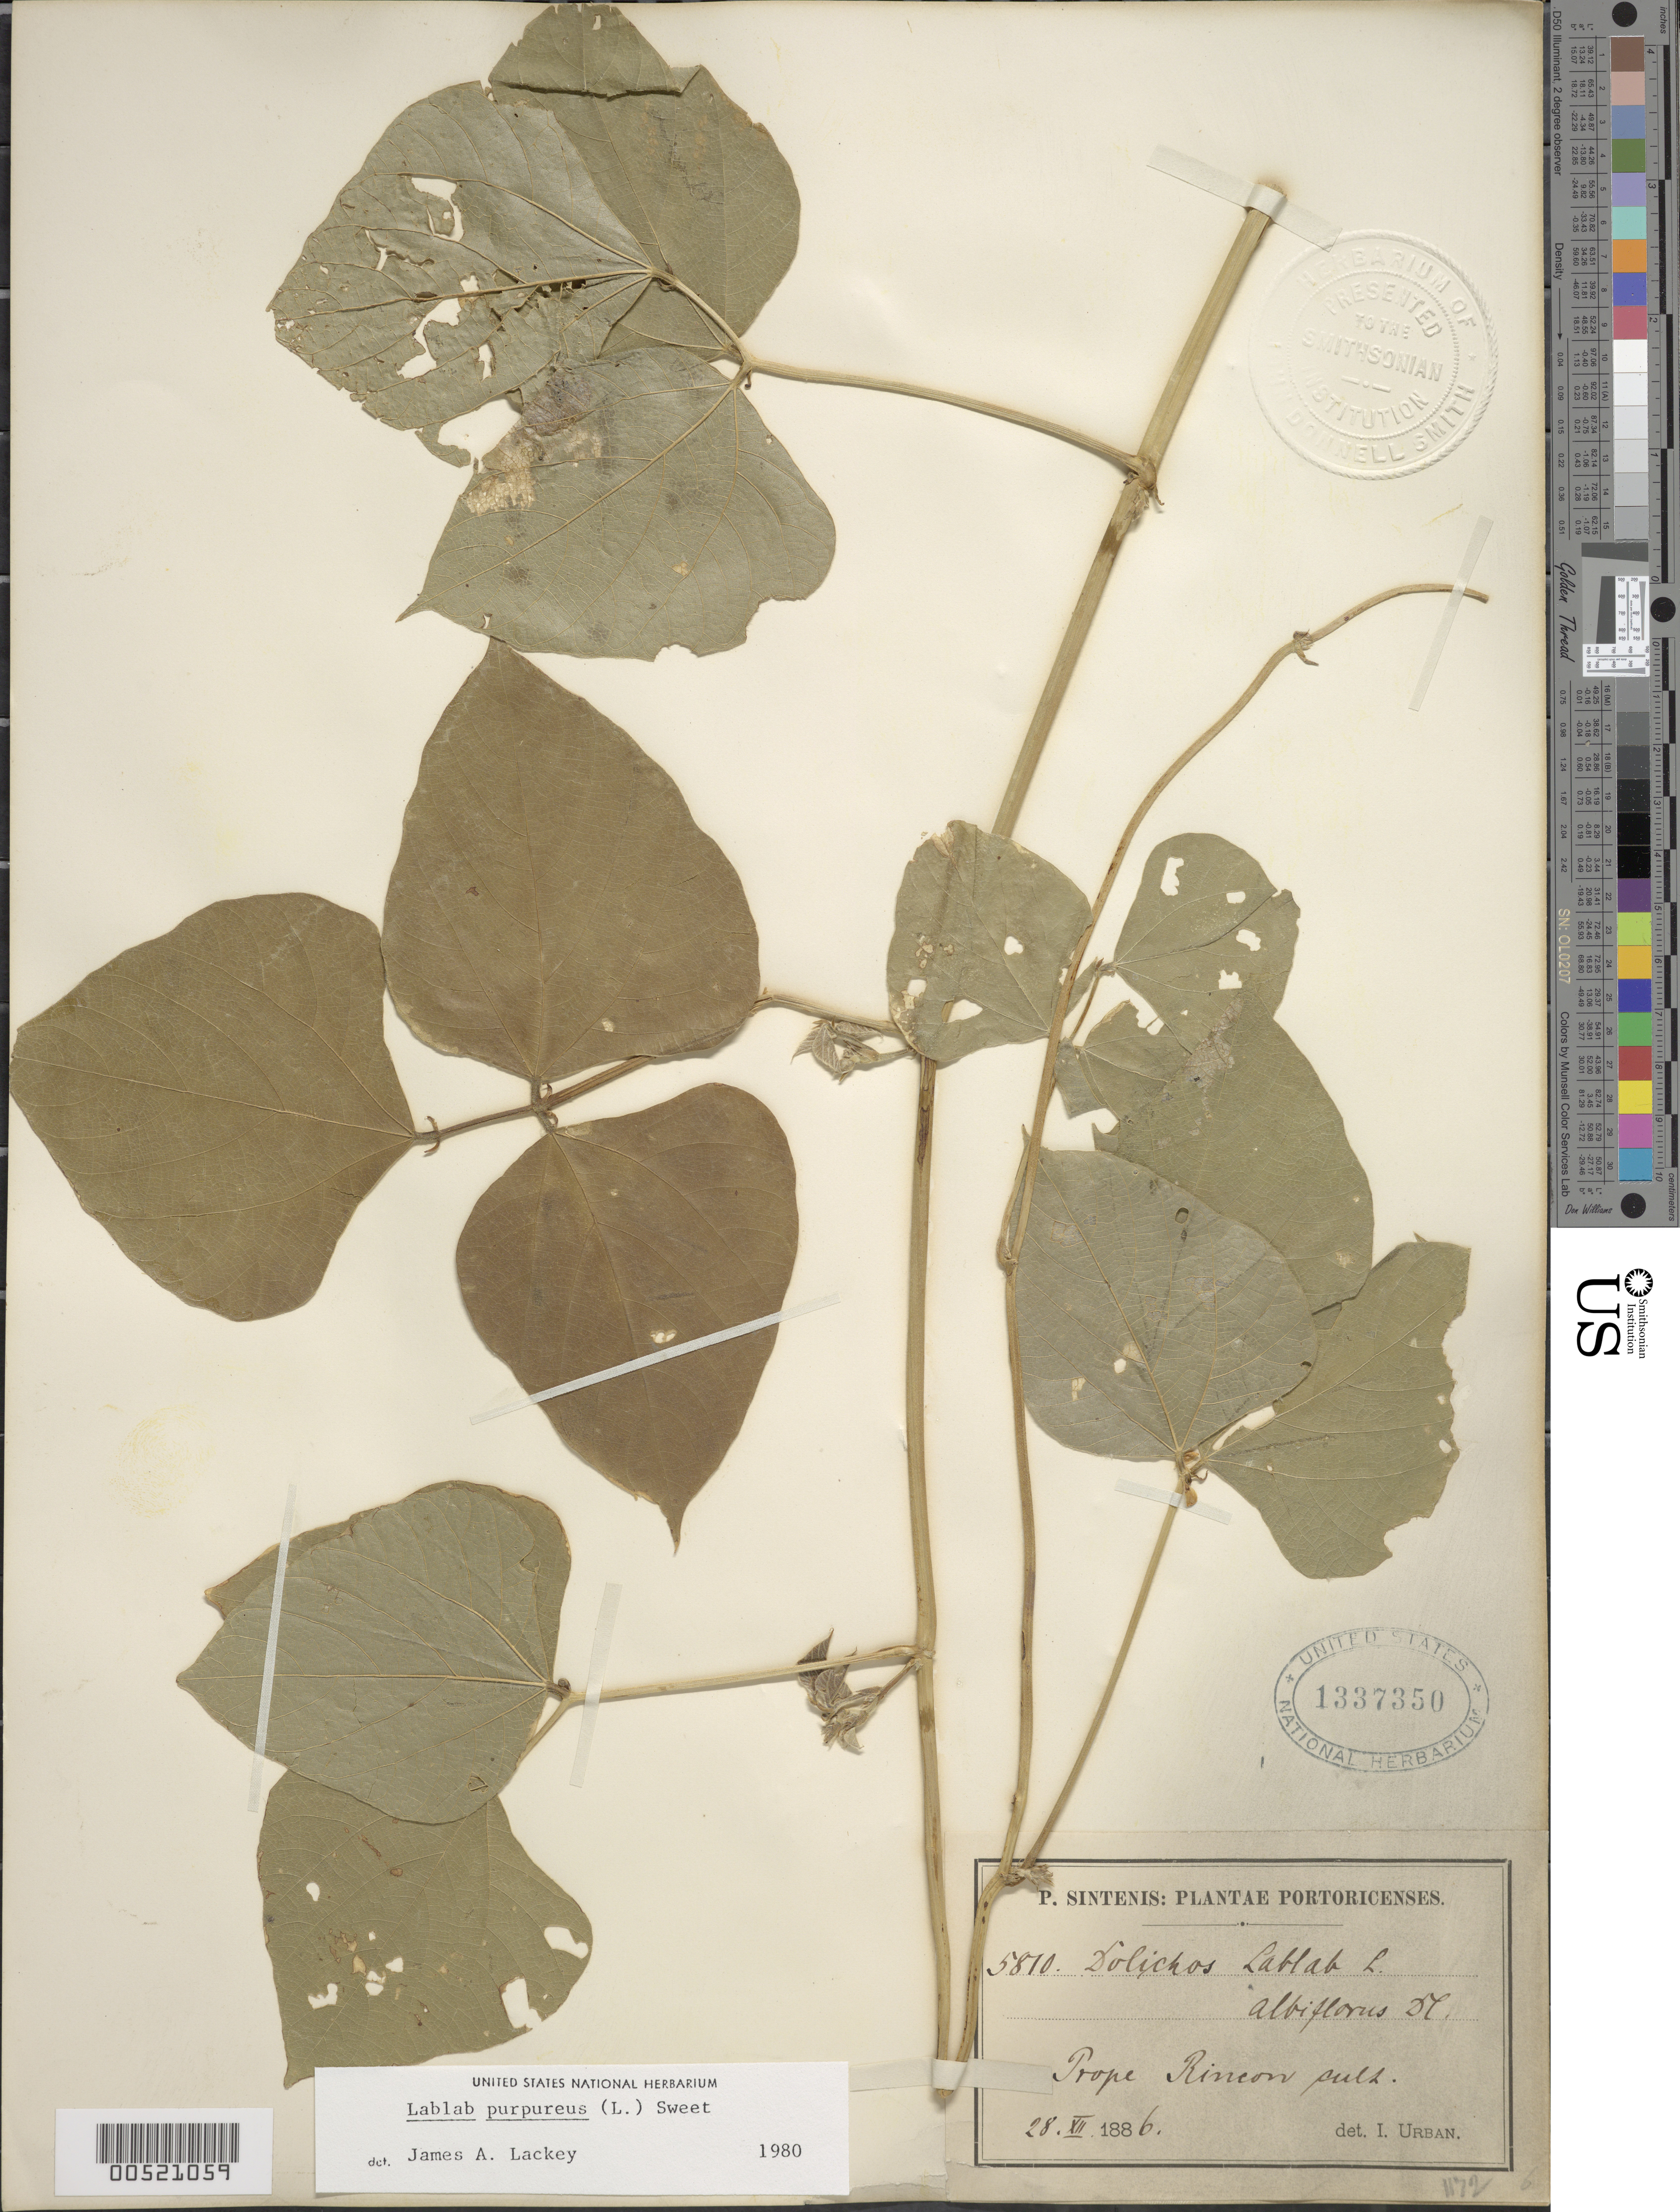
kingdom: Plantae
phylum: Tracheophyta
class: Magnoliopsida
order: Fabales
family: Fabaceae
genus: Lablab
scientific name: Lablab purpureus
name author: (L.) Sweet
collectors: P. Sintenis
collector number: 5810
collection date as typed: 28 Dec 1886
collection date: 1886-12-28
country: Puerto Rico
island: Greater Antilles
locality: Prope Rincon. Cult.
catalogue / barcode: US 1337350